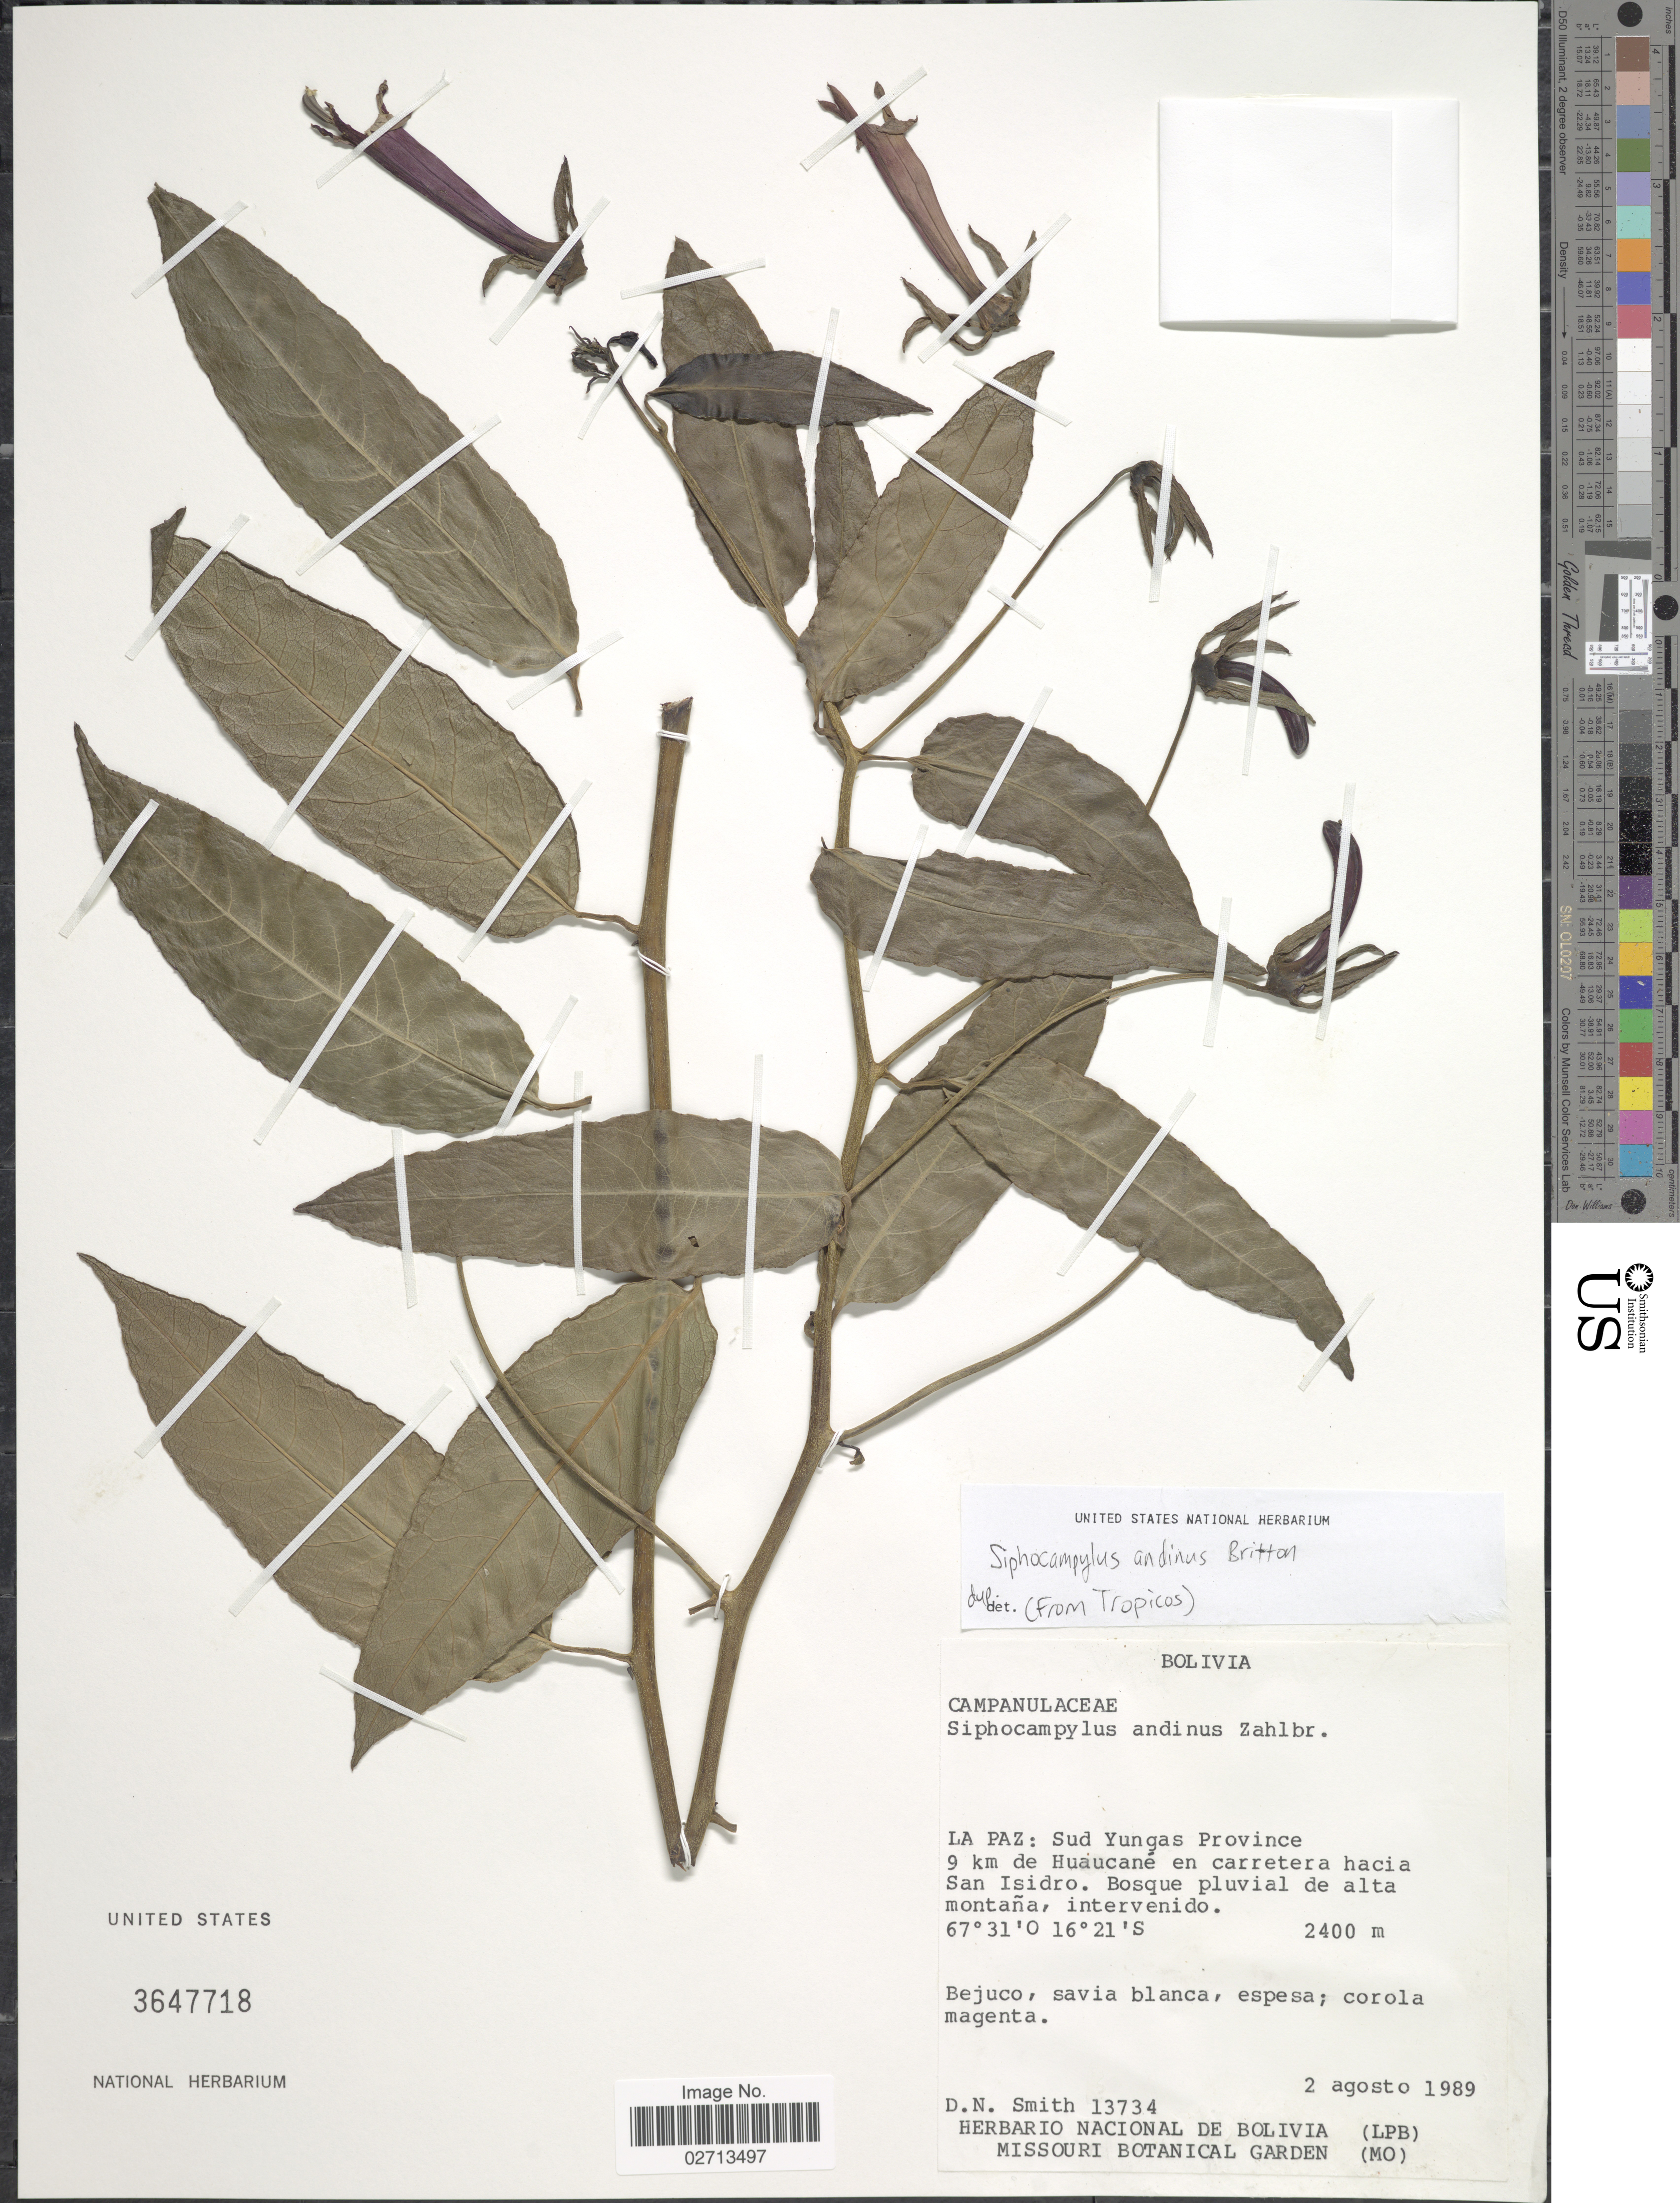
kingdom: Plantae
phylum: Tracheophyta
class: Magnoliopsida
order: Asterales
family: Campanulaceae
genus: Siphocampylus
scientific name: Siphocampylus andinus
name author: Britton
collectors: D. Smith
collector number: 13734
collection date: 1989-08-02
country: Bolivia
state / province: La Paz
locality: Sud Yungas Province 9 km de Huaucane en carretera hacia San Isidro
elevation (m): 2400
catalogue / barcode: US 3647718